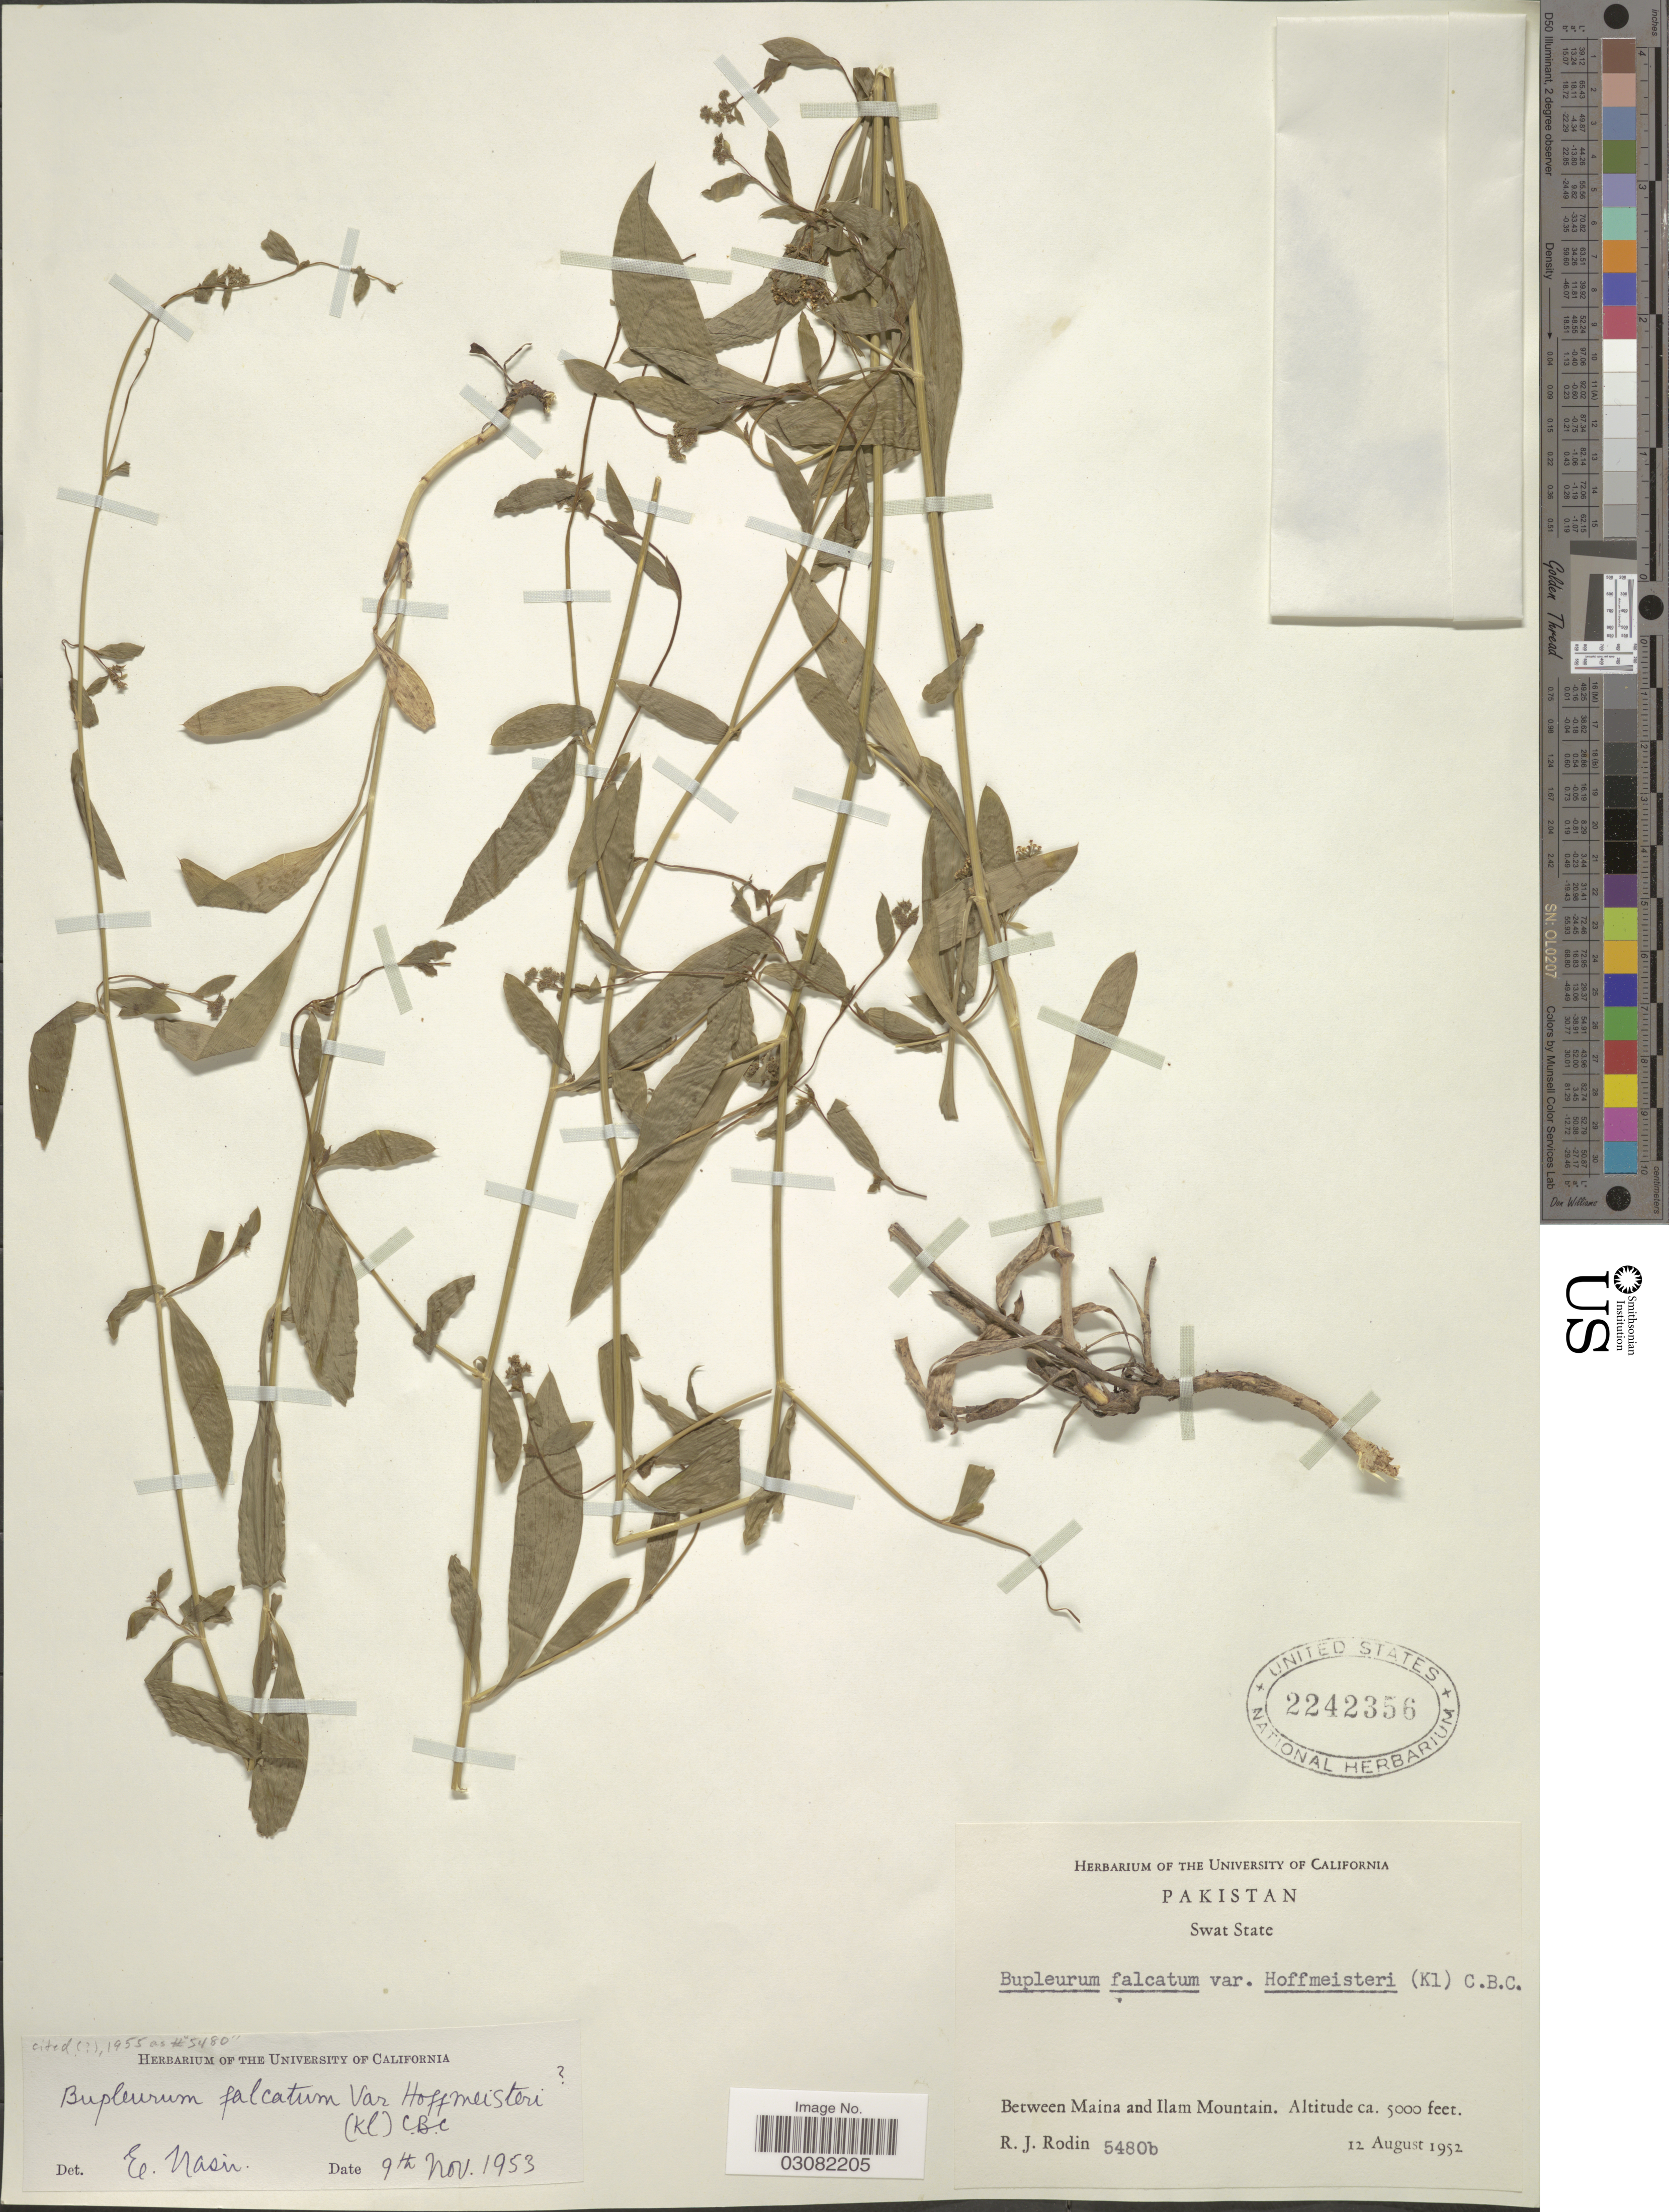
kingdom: Plantae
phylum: Tracheophyta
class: Magnoliopsida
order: Apiales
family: Apiaceae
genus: Bupleurum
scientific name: Bupleurum falcatum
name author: L.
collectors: R. J. Rodin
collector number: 5480b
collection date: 1952-08-12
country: Pakistan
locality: Swat State, Between Maina and Ilam Mountain.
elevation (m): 1524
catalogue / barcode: US 2242356